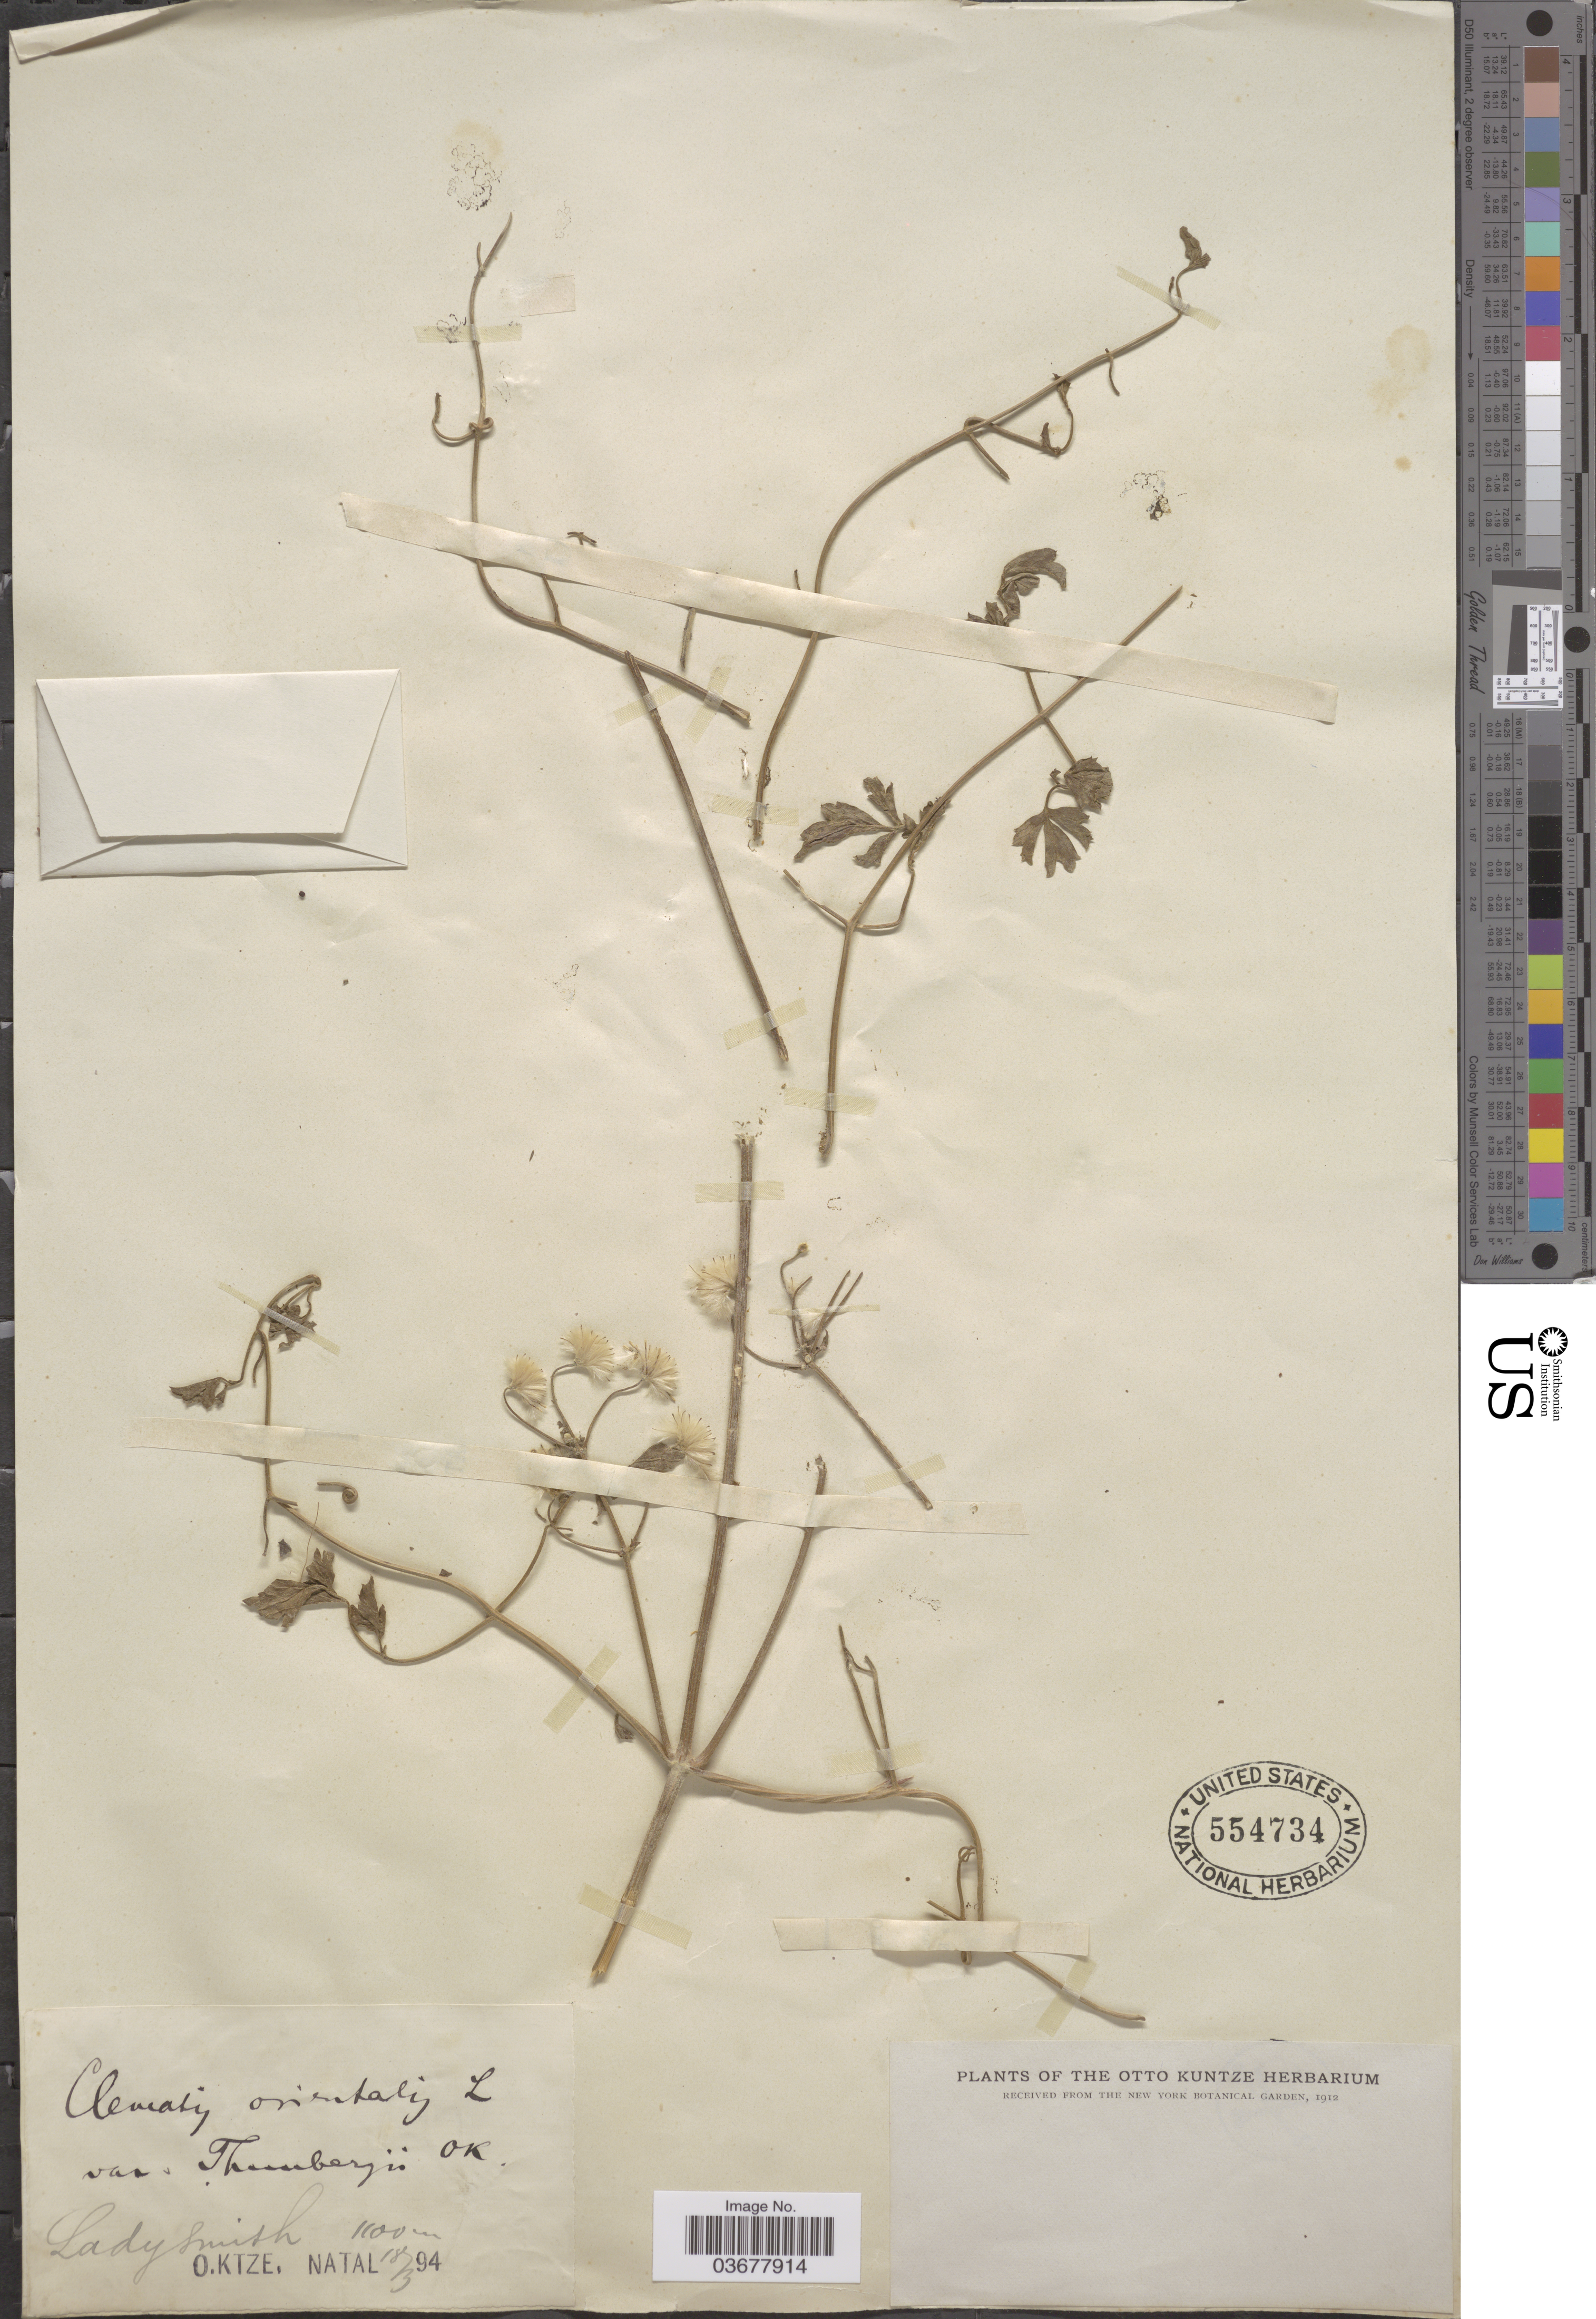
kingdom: Plantae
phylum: Tracheophyta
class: Magnoliopsida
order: Ranunculales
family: Ranunculaceae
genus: Clematis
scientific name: Clematis orientalis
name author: L.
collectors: C.E.O. Kuntze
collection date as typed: Transcribed d/m/y: 18/3/94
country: South Africa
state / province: KwaZulu-Natal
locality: Ladysmith.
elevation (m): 1100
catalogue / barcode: US 554734